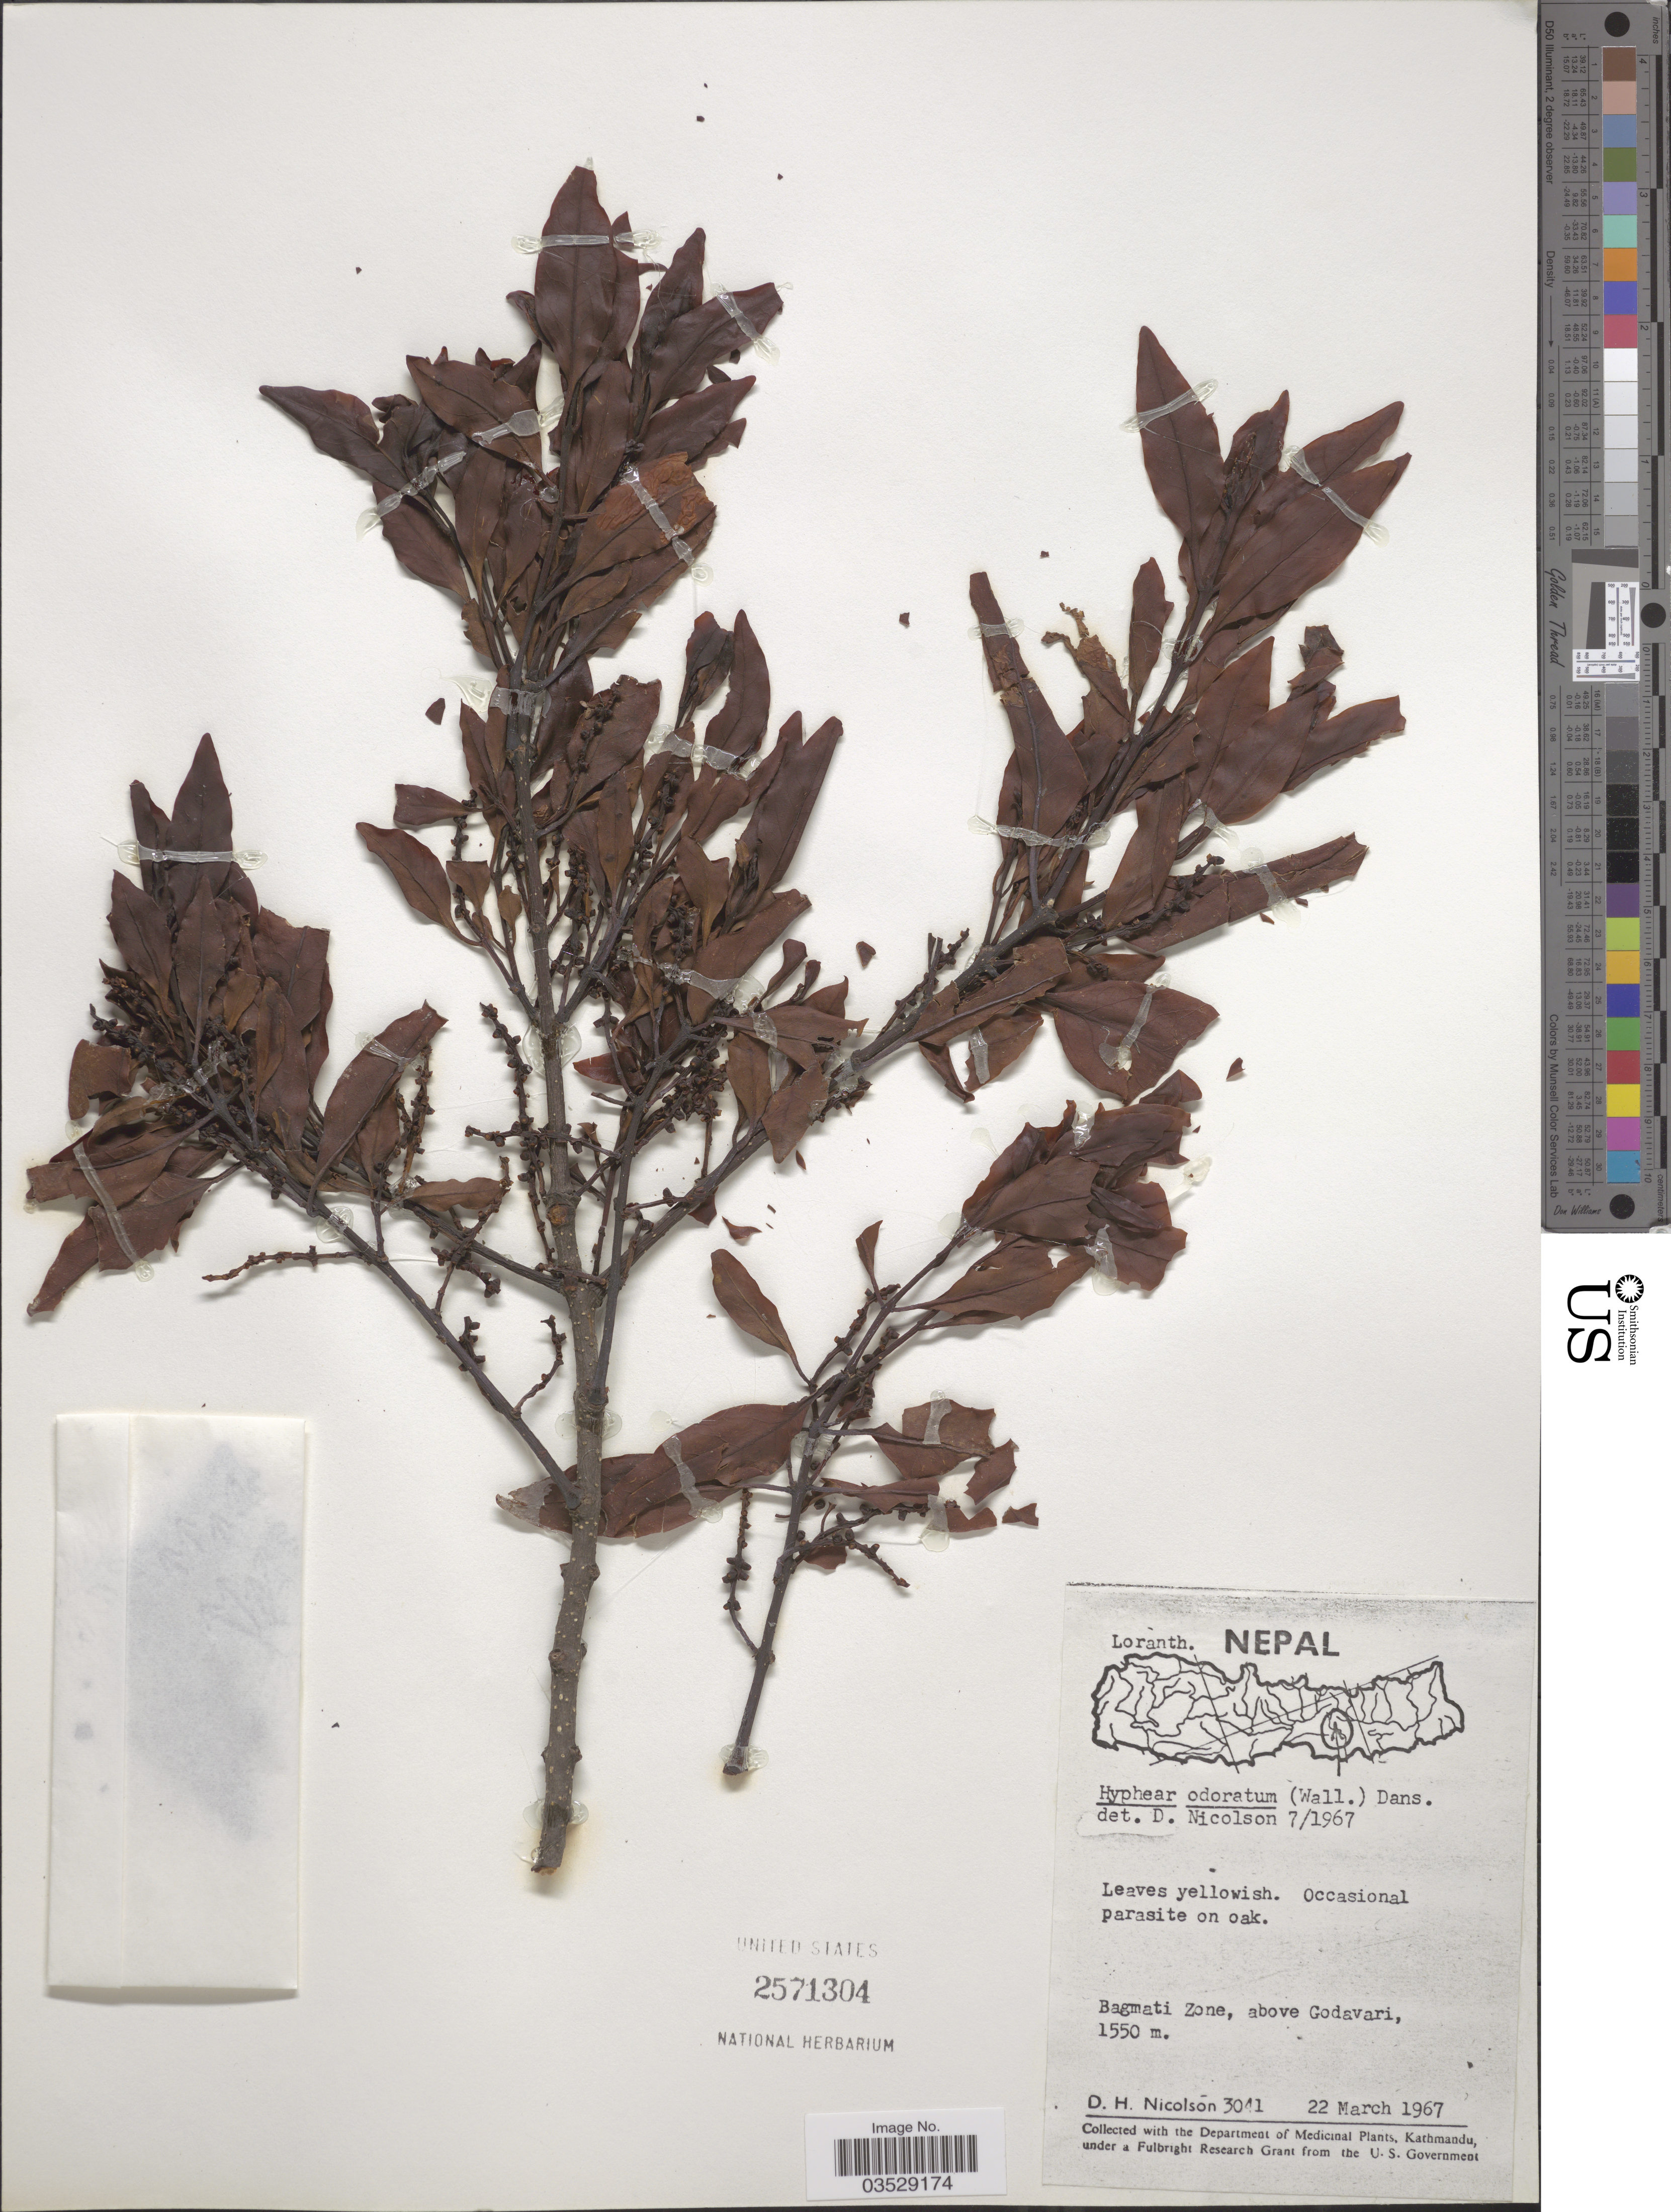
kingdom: Plantae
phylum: Tracheophyta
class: Magnoliopsida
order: Santalales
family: Loranthaceae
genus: Helixanthera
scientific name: Helixanthera odorata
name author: (Wall.) Rajasek.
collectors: D. H. Nicolson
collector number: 3041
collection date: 1967-03-22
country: Nepal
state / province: Bagmati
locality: Bagmati Zone, above Godavari.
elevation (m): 1550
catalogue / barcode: US 2571304